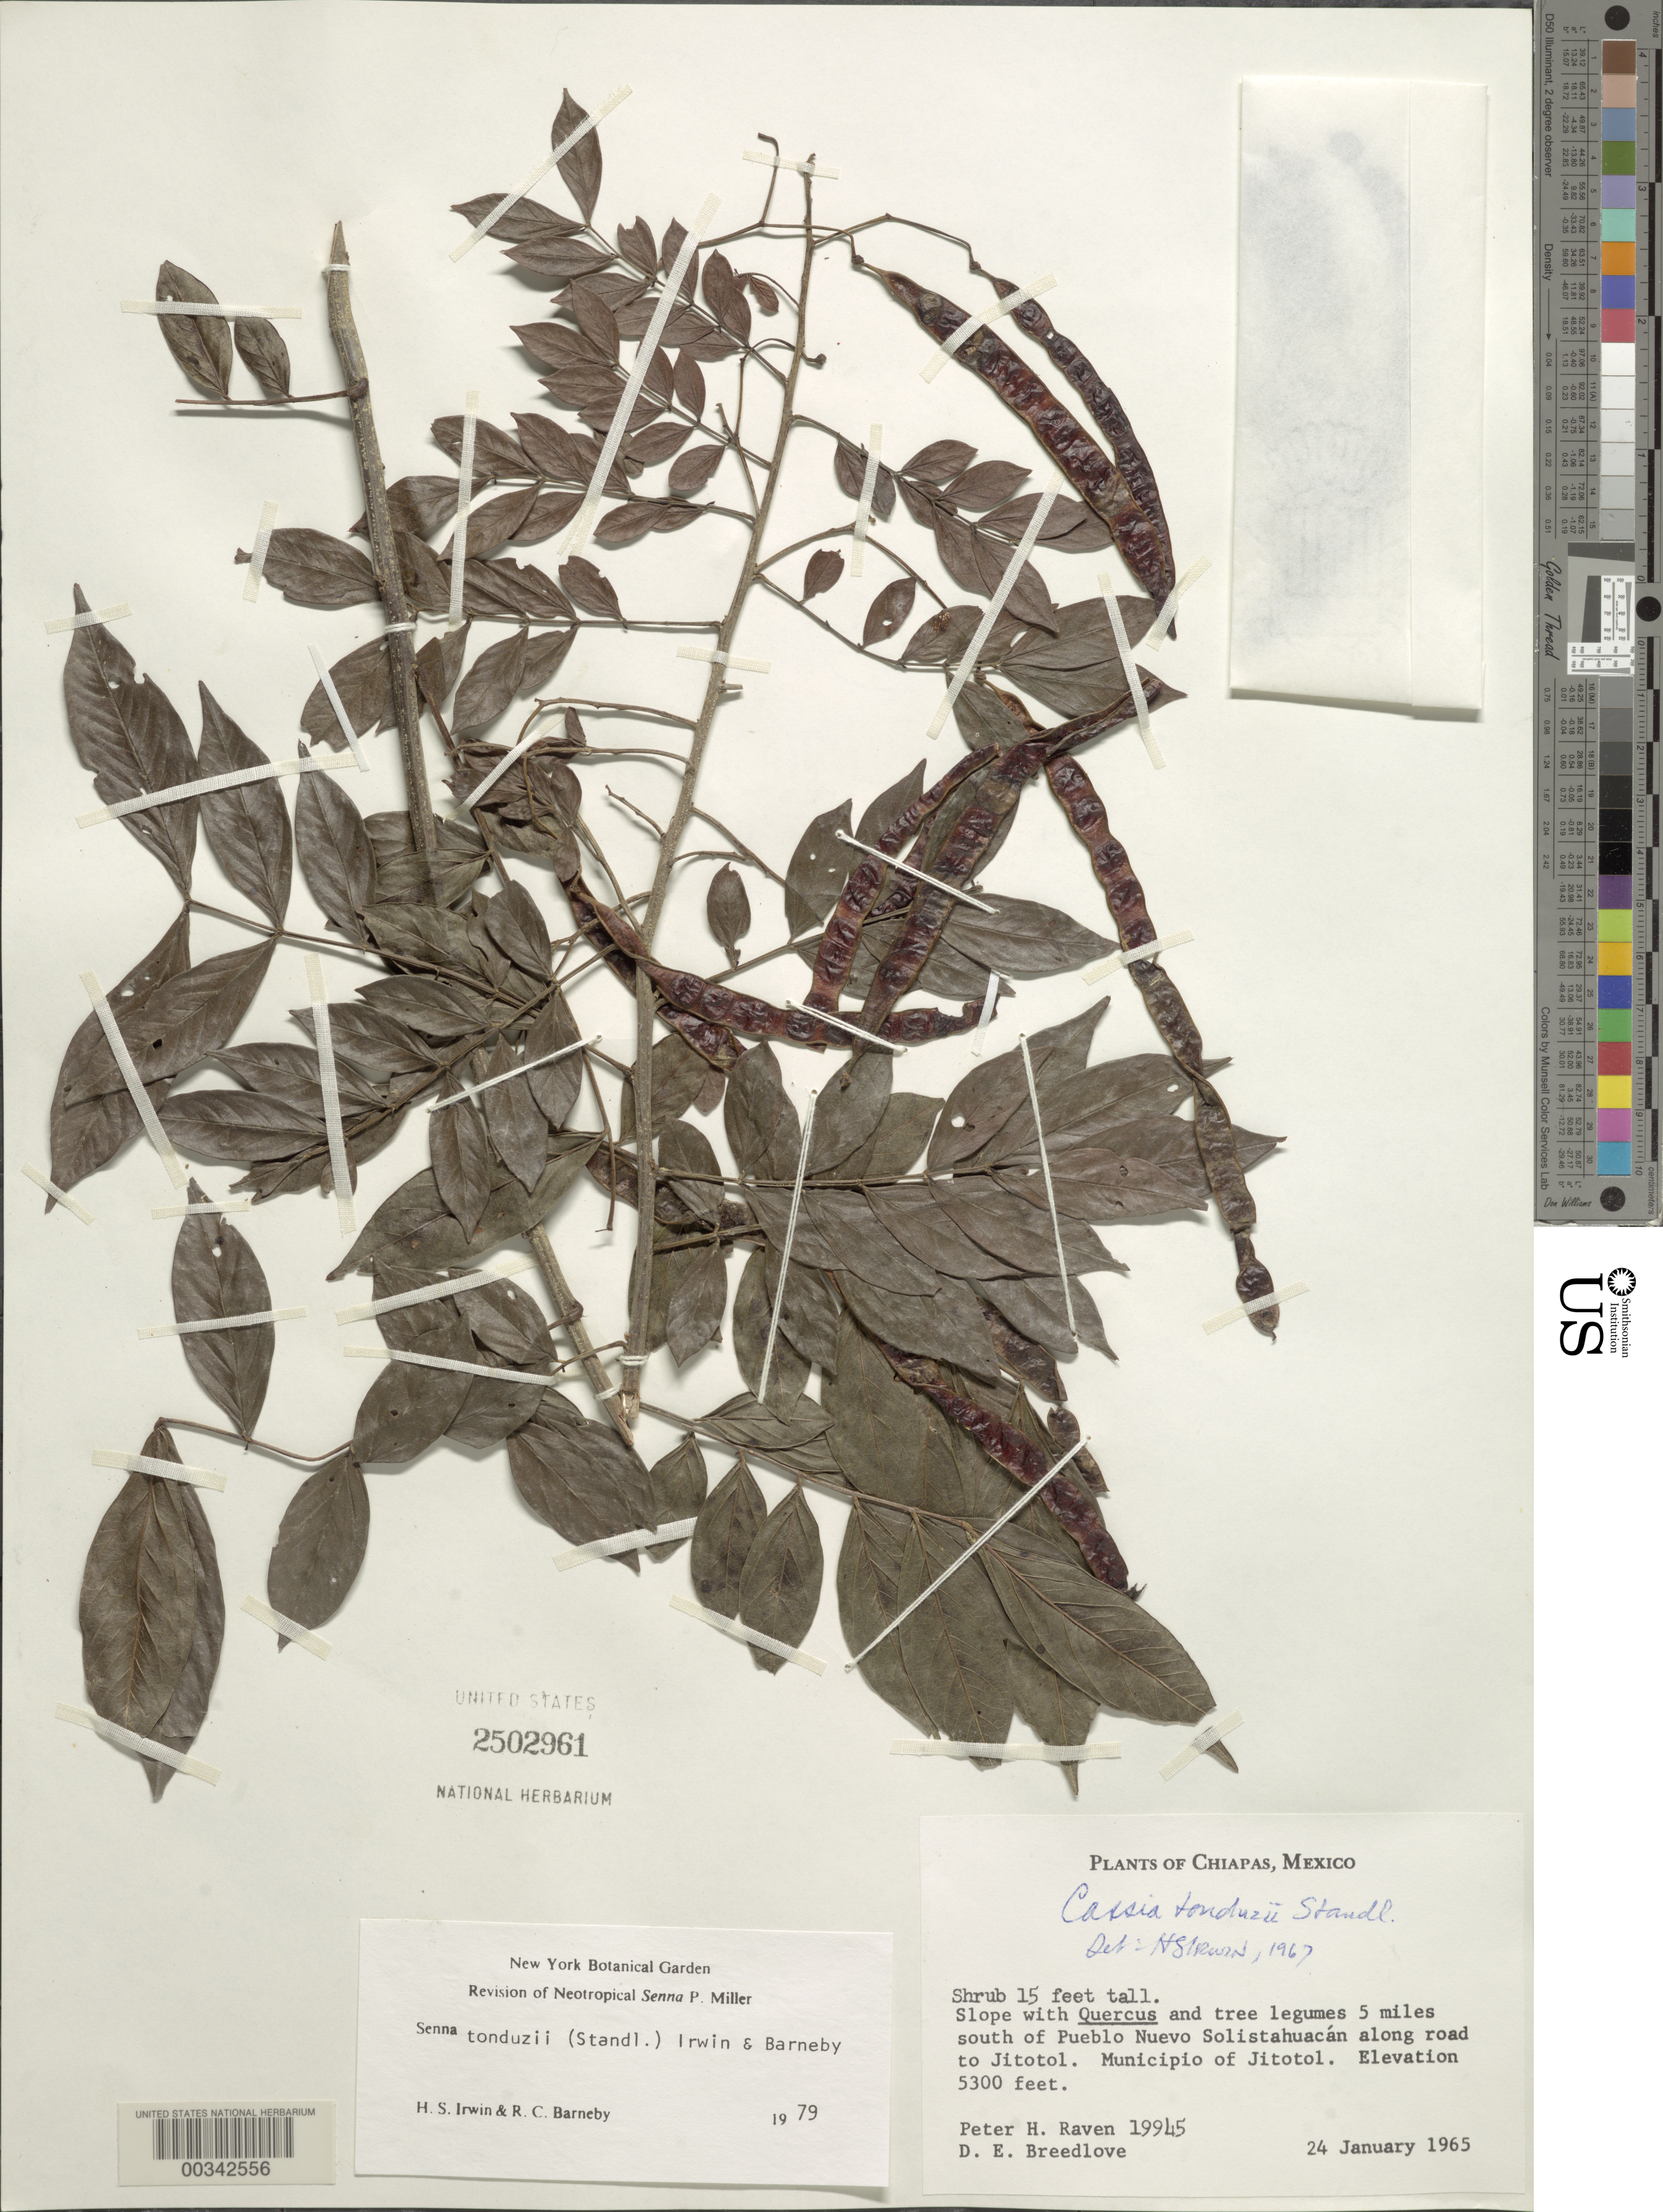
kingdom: Plantae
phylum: Tracheophyta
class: Magnoliopsida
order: Fabales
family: Fabaceae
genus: Senna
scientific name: Senna tonduzii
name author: (Standl.) H.S. Irwin & Barneby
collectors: P. H. Raven & D. E. Breedlove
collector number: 19945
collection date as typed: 24 Jan 1965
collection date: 1965-01-24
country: Mexico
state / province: Chiapas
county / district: Jitotol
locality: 5 mi S of Pueblo Nuevo Solistahuacan along road to Jitotol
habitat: Steep with trees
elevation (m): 1615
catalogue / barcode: US 2502961